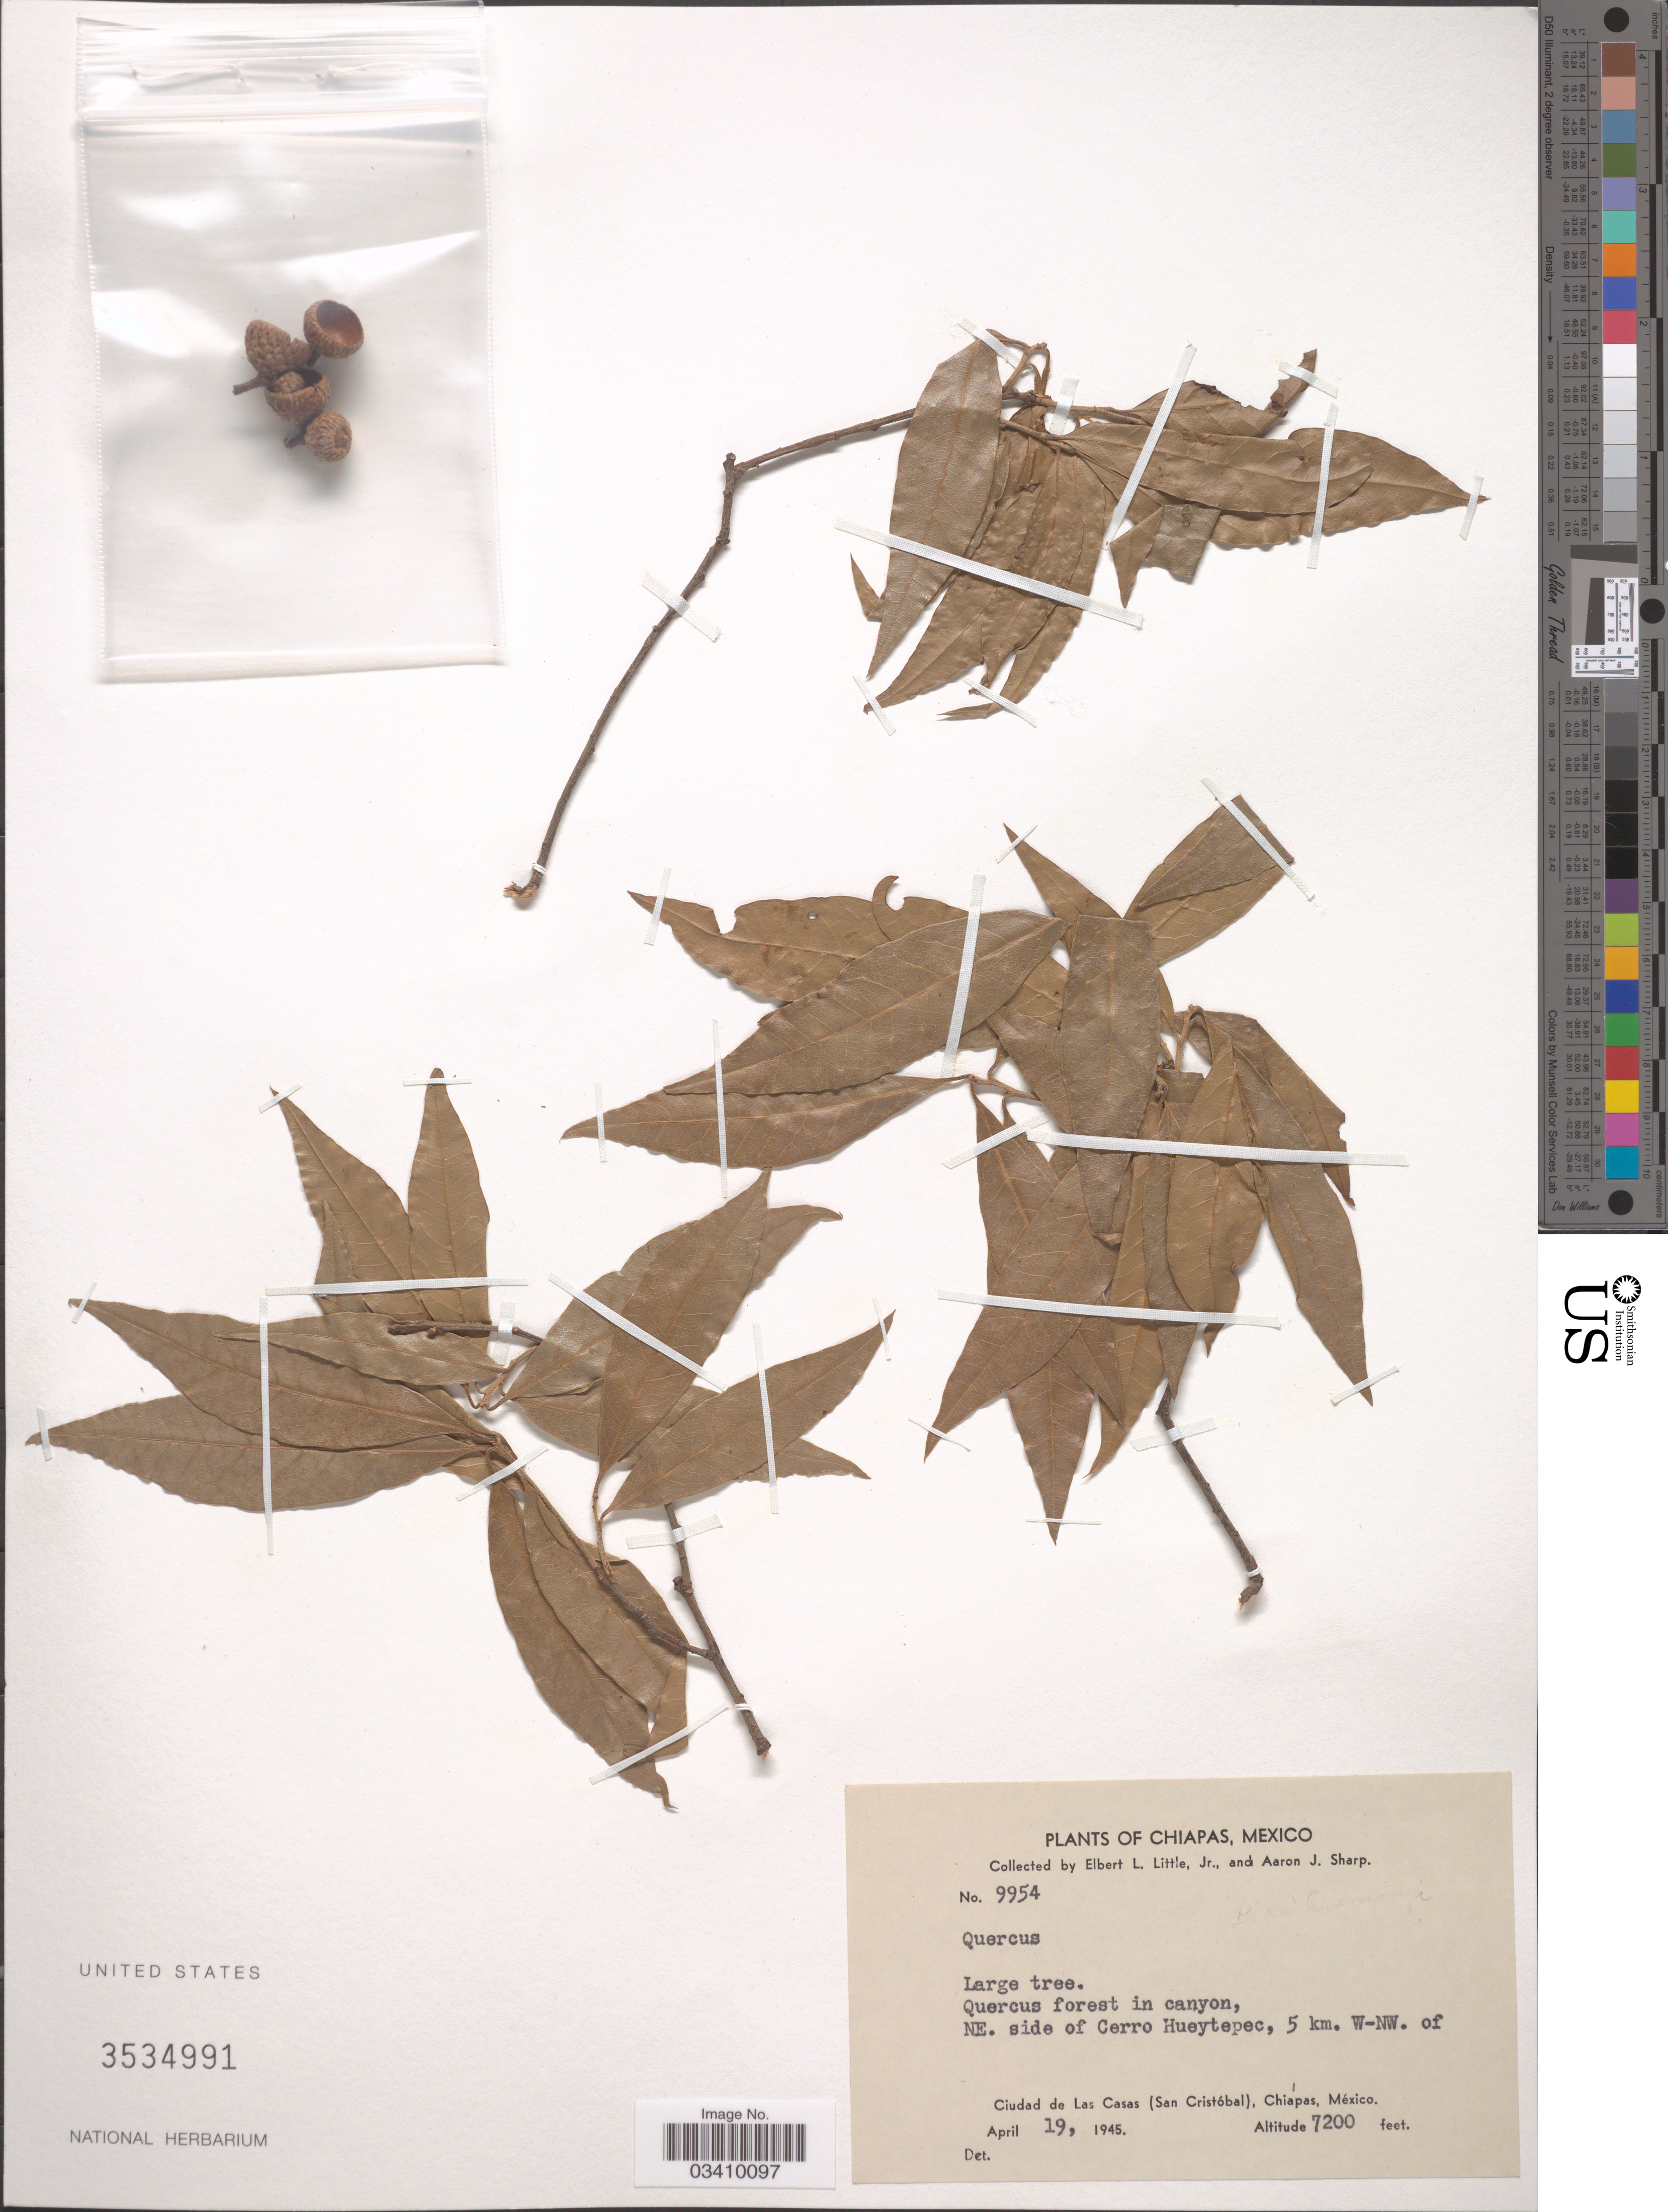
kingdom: Plantae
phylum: Tracheophyta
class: Magnoliopsida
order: Fagales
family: Fagaceae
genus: Quercus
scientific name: Quercus sp.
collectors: E. L. Little & Mrs A. J. Sharp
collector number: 9954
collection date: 1945-04-19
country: Mexico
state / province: Chiapas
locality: NE side of Cerro Hueytepec, 5 km. W-NW. of Ciudad de Las Casas (San Cristóbal).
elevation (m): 2195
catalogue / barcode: US 3534991